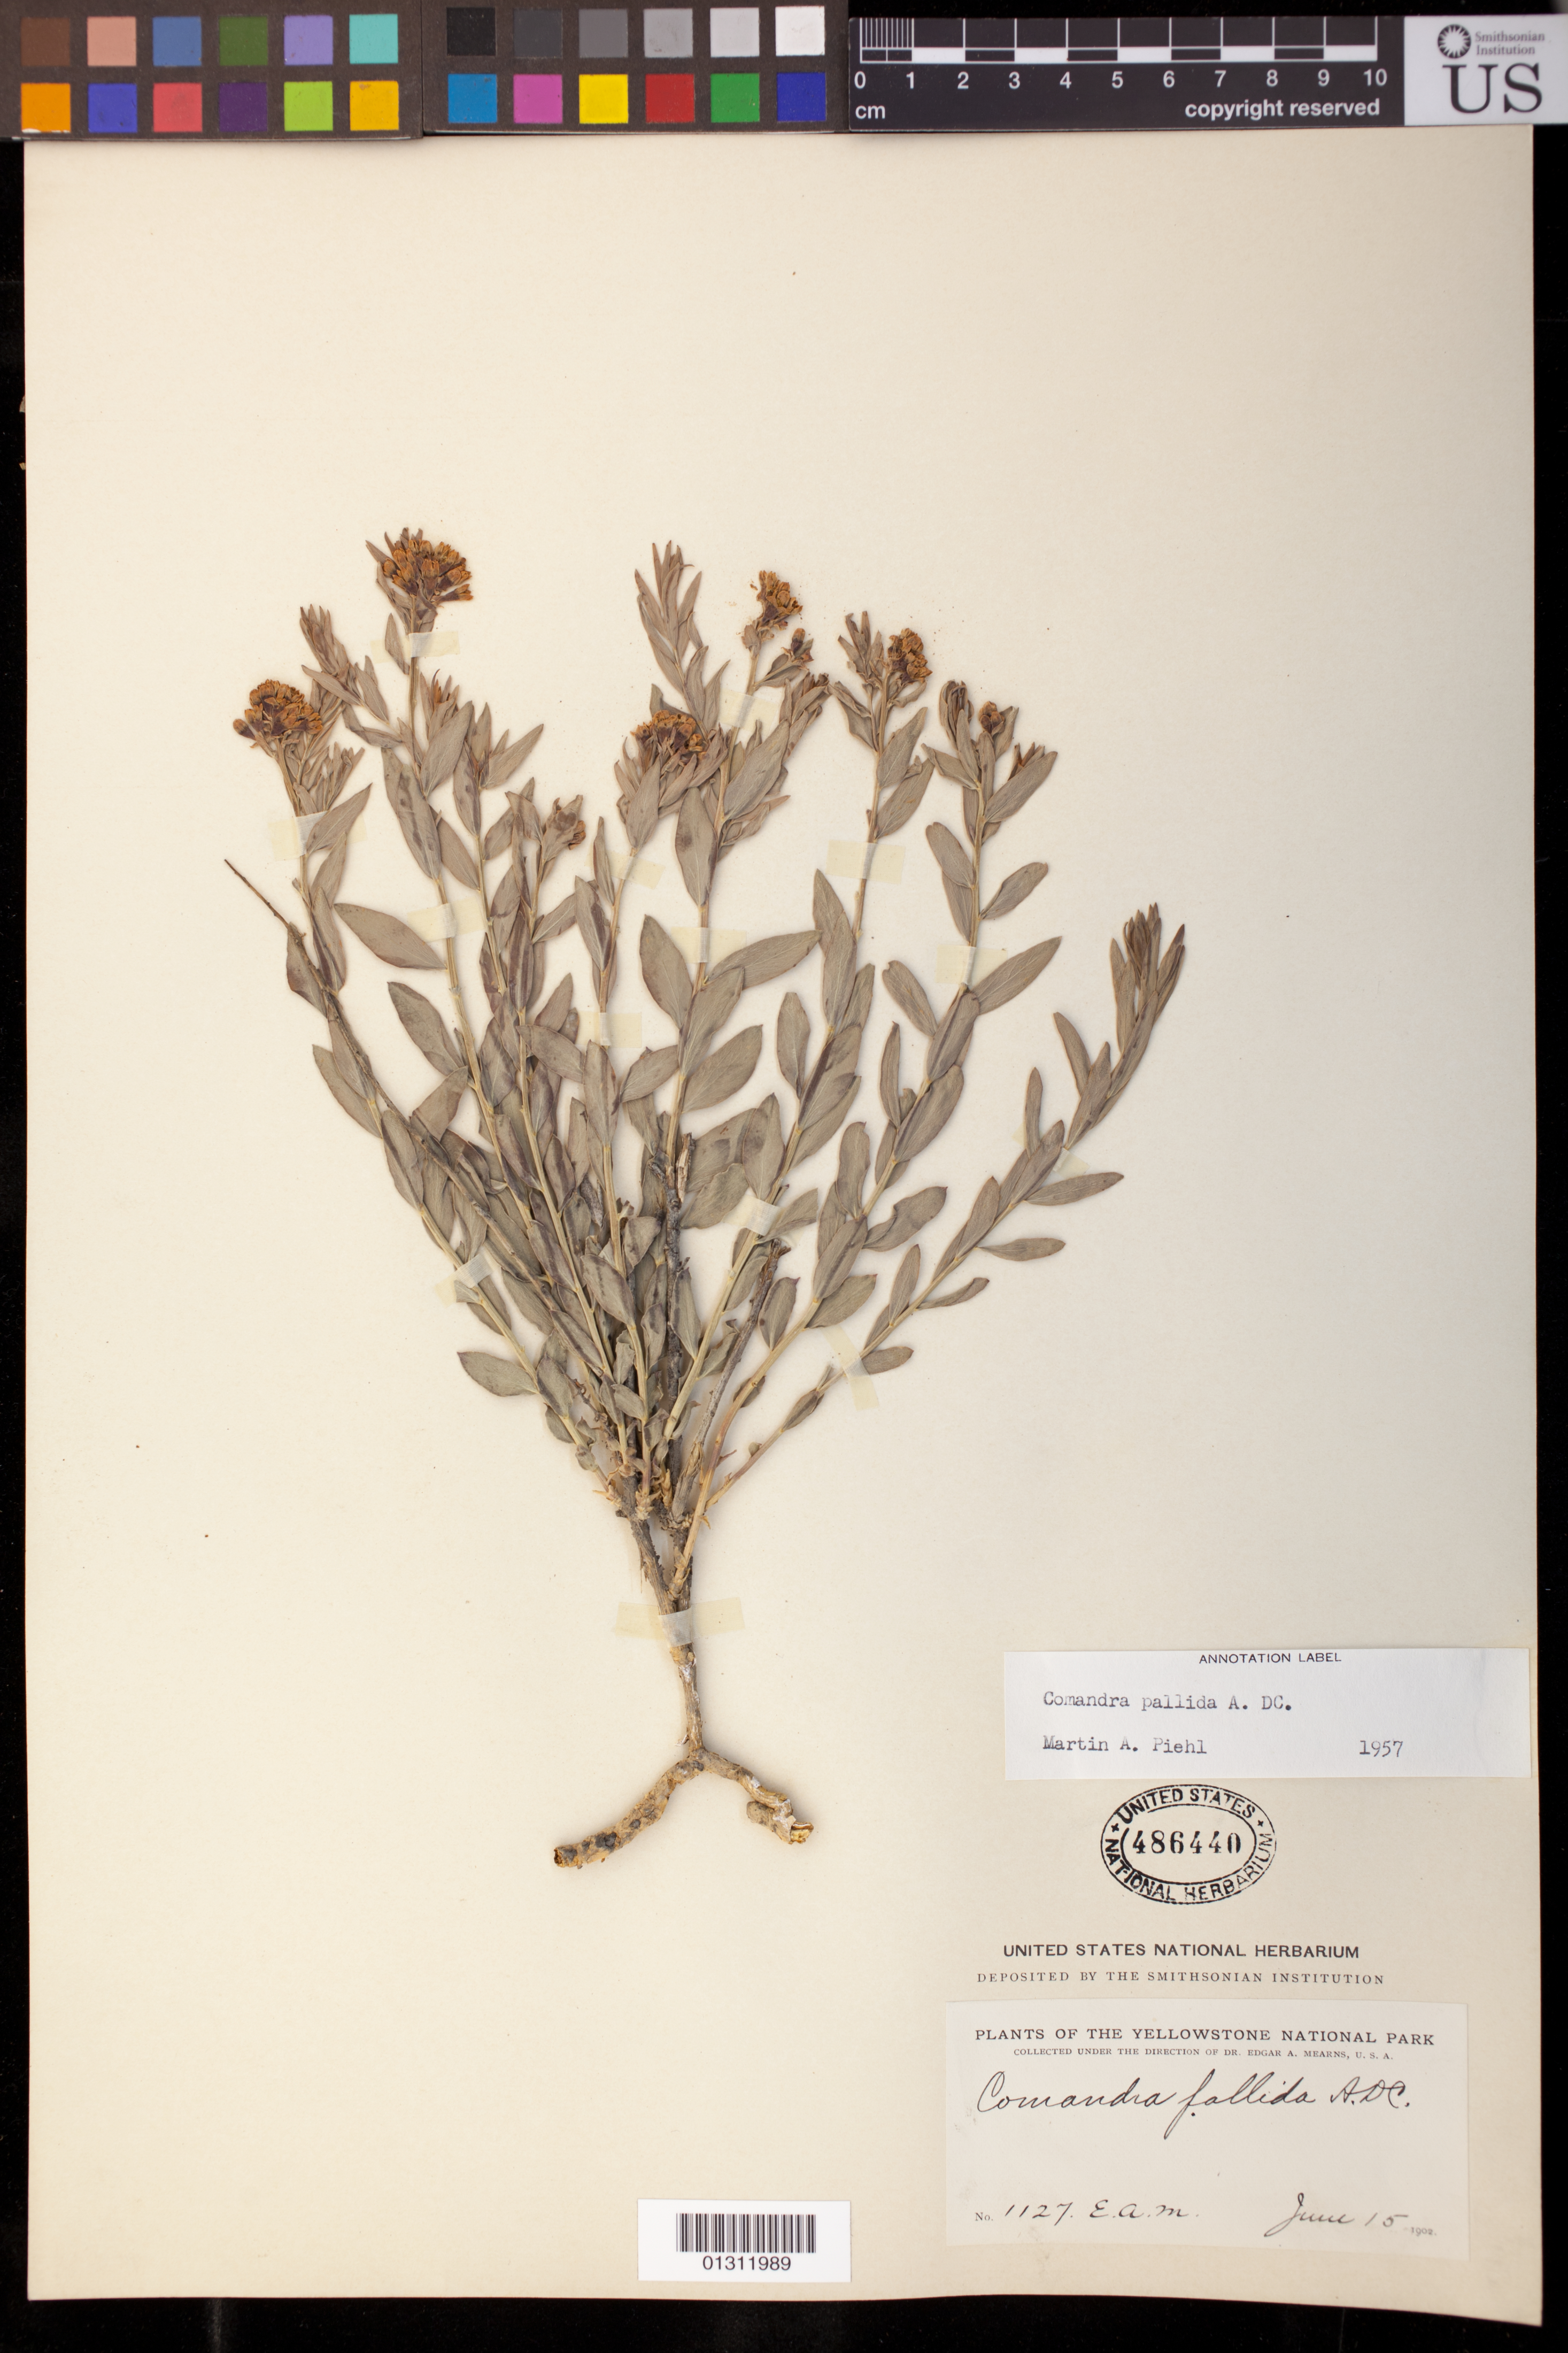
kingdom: Plantae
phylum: Tracheophyta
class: Magnoliopsida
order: Santalales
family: Comandraceae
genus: Comandra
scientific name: Comandra pallida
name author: A. DC.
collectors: E. A. Mearns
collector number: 1127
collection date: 1902-06-15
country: United States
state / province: Wyoming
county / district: Park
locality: Yellowstone National Park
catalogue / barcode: US 486440